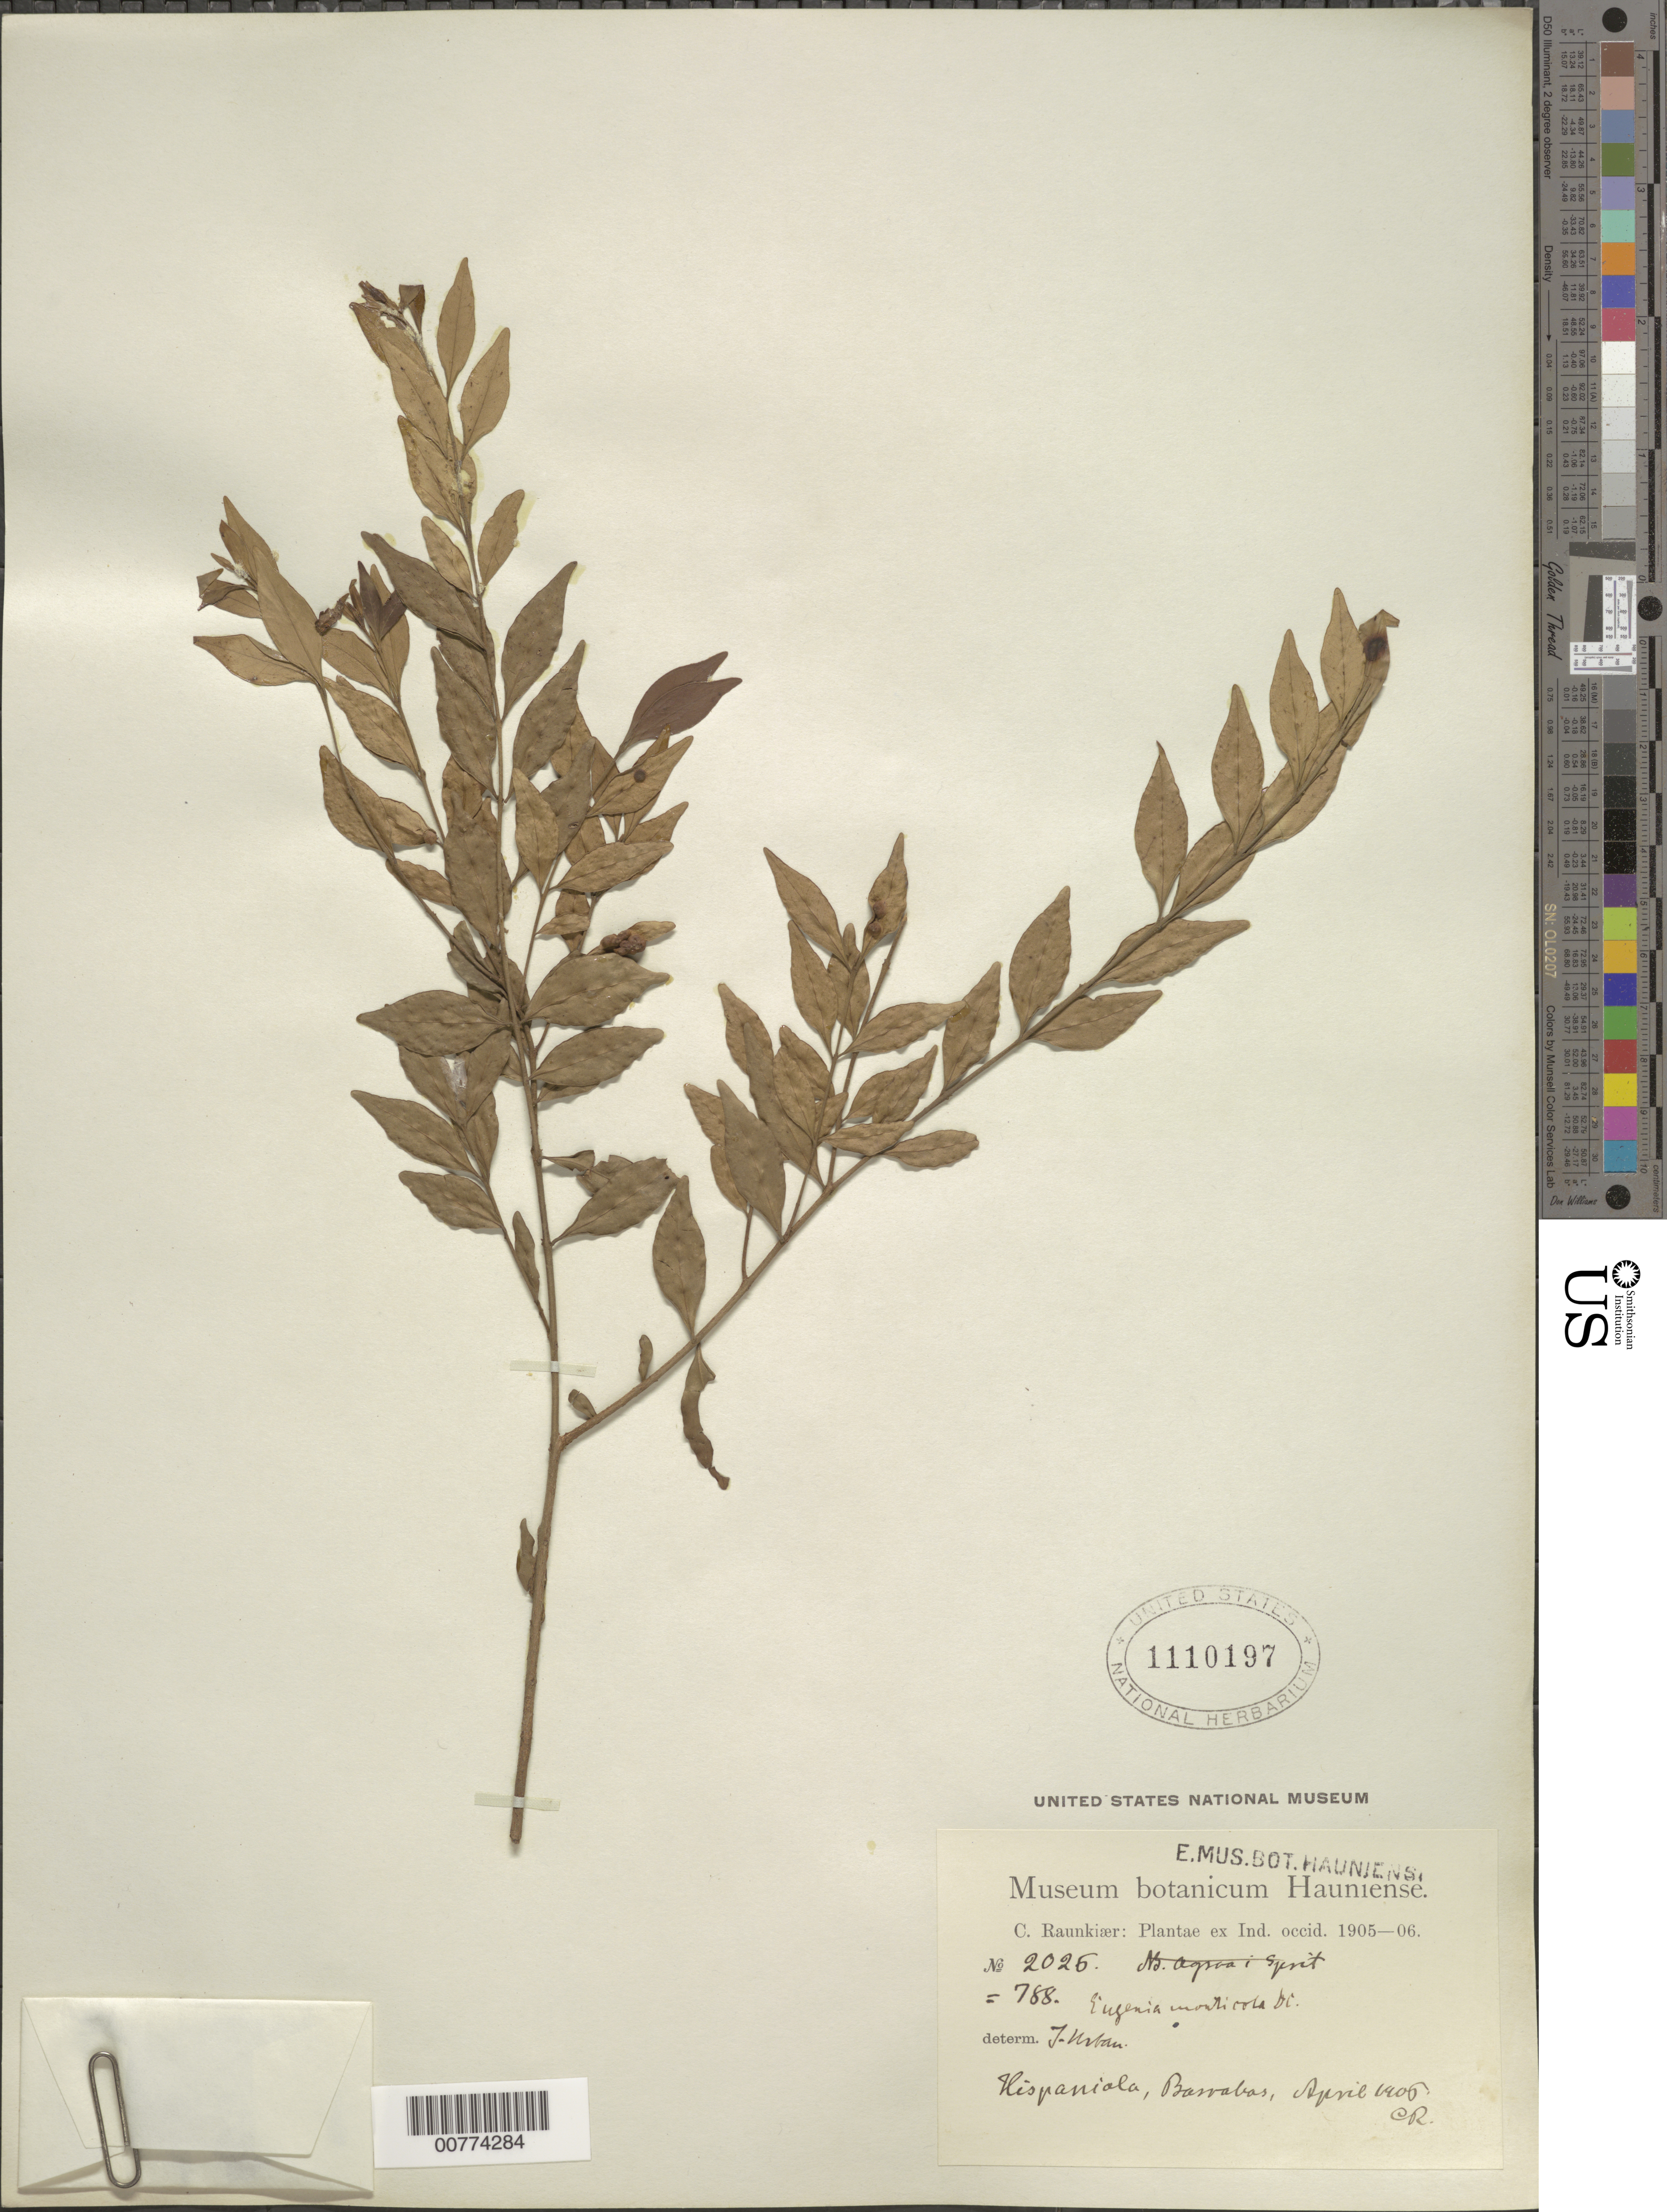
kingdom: Plantae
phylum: Tracheophyta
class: Magnoliopsida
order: Myrtales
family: Myrtaceae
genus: Eugenia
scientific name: Eugenia monticola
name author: (Sw.) DC.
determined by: Urban, Ignatz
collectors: C. C. Raunkiaer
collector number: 2025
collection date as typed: Apr 1906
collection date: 1906-04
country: Dominican Republic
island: Hispaniola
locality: Barrabas.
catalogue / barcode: US 1110197